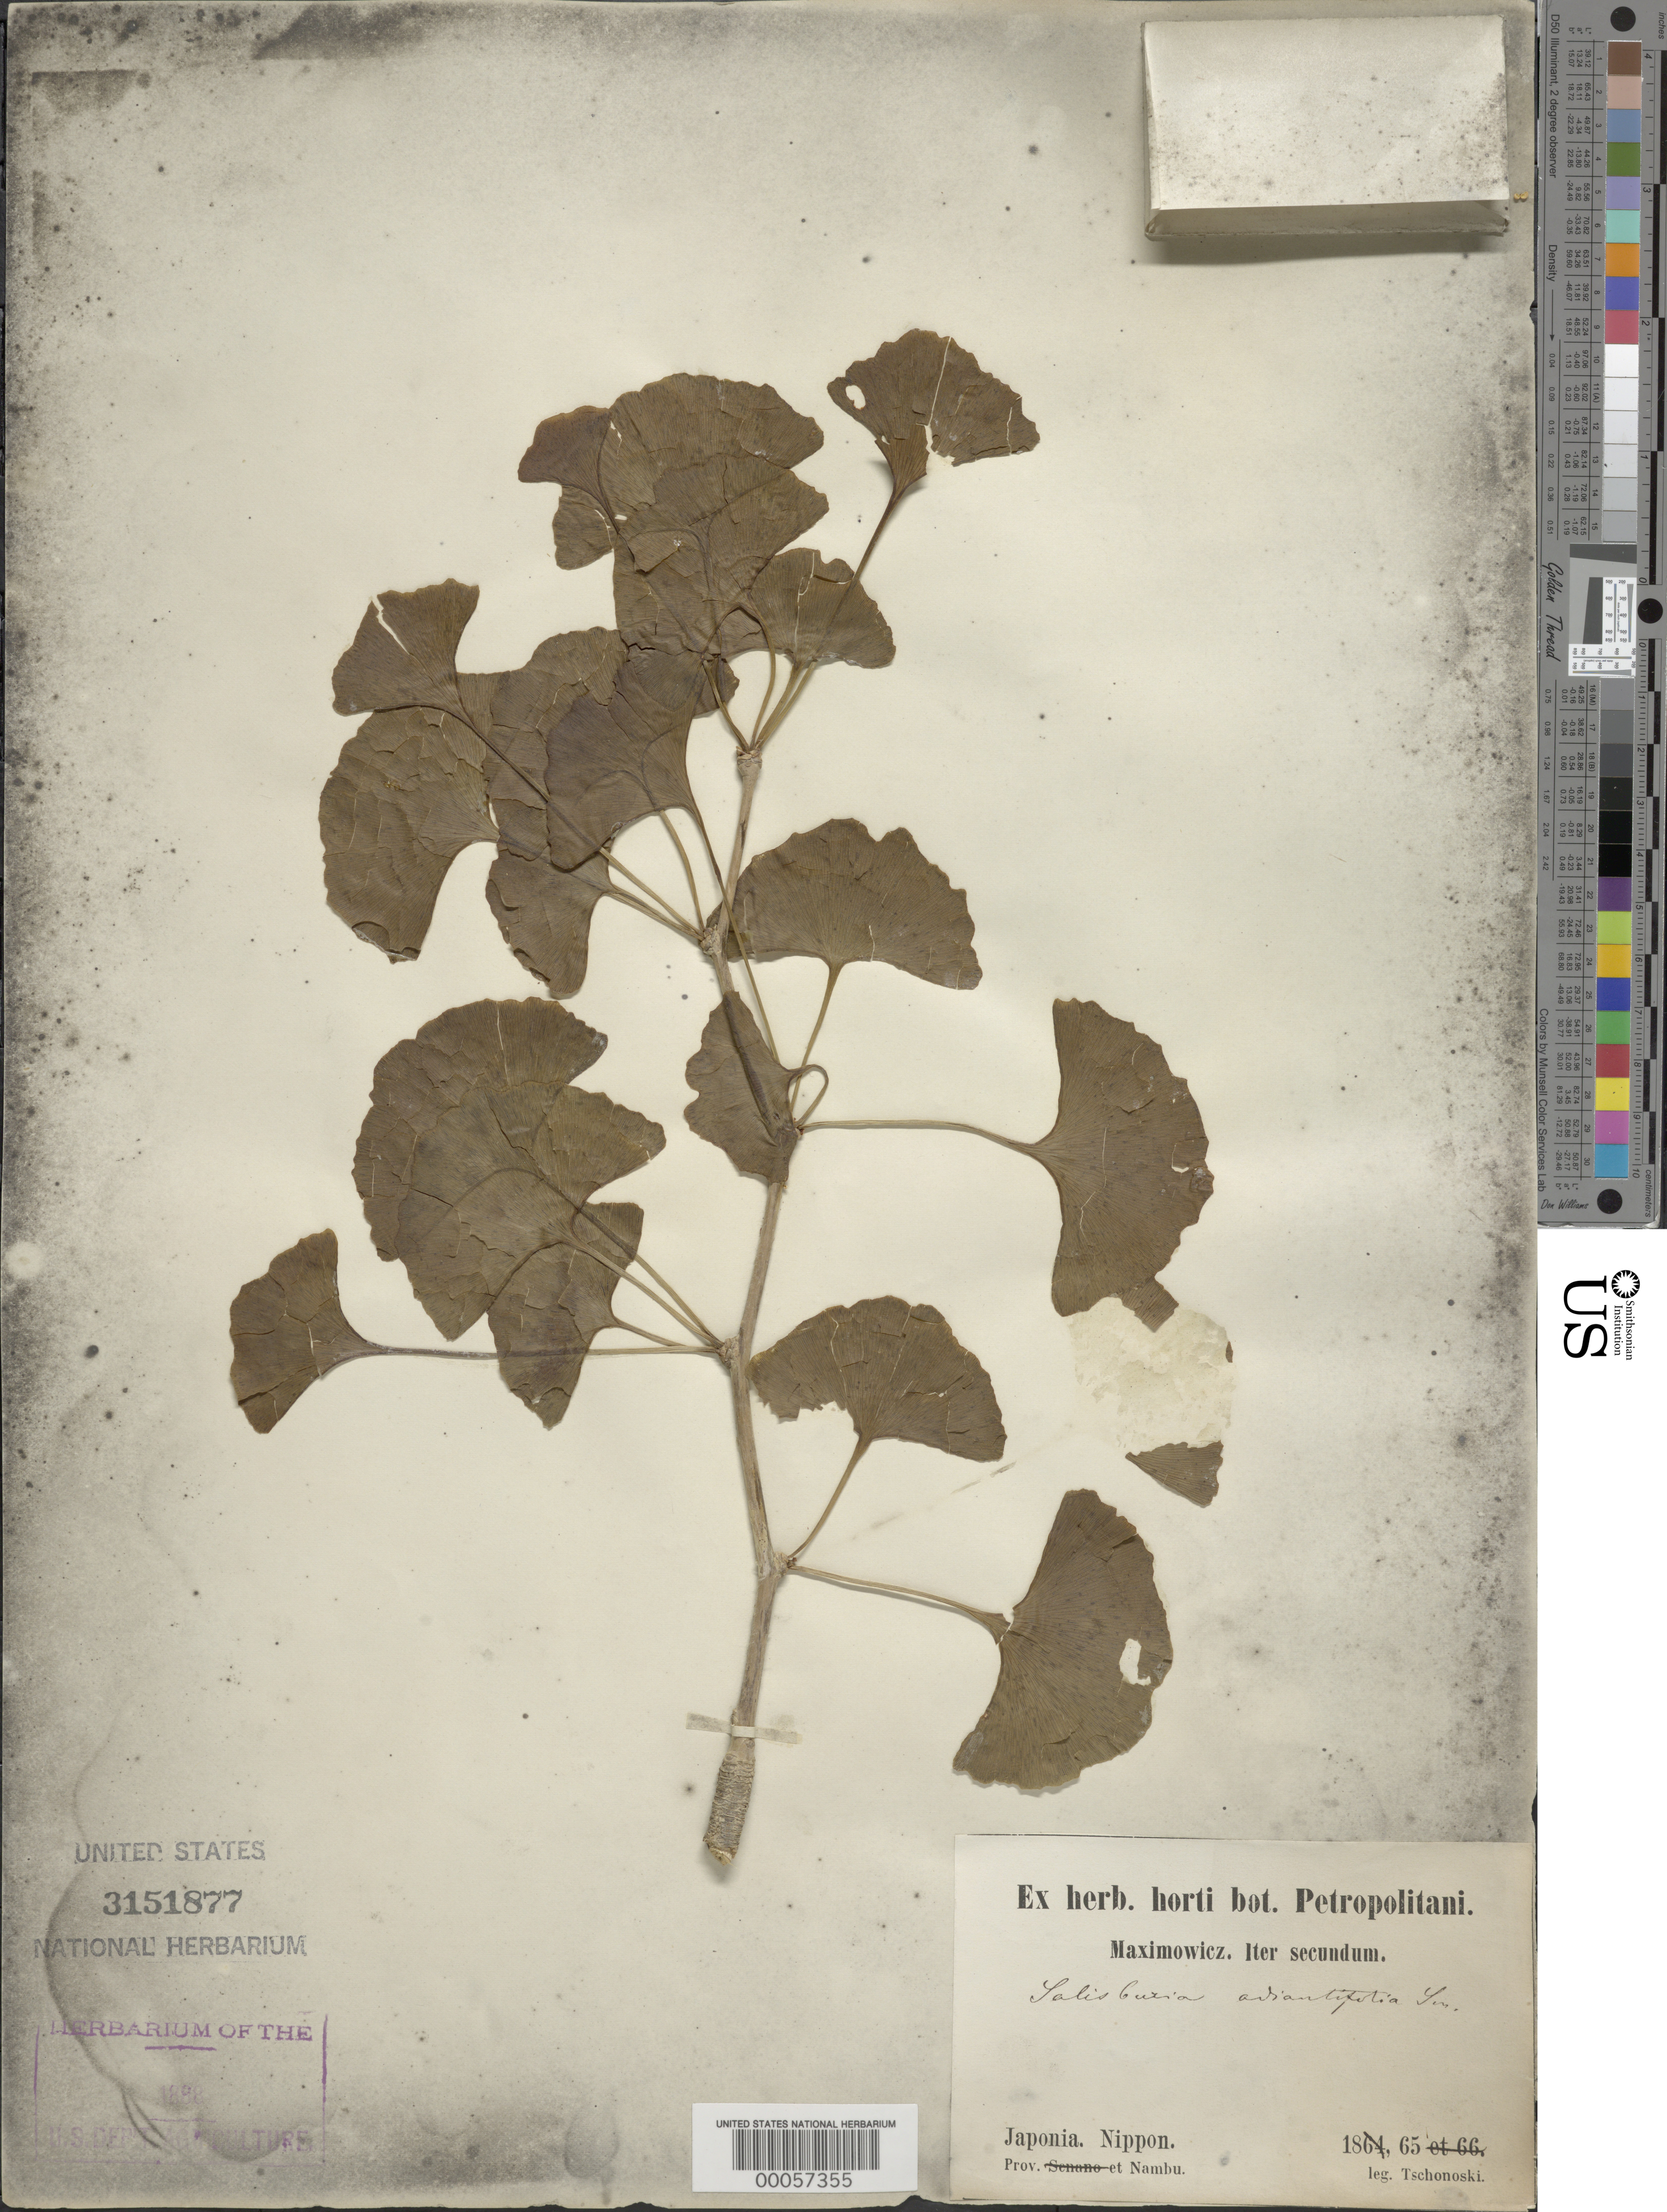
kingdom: Plantae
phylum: Tracheophyta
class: Ginkgoopsida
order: Ginkgoales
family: Ginkgoaceae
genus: Ginkgo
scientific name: Ginkgo biloba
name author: L.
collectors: S. Tschonoski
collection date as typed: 1865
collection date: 1865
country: Japan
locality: Nambu province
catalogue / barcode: US 3151877